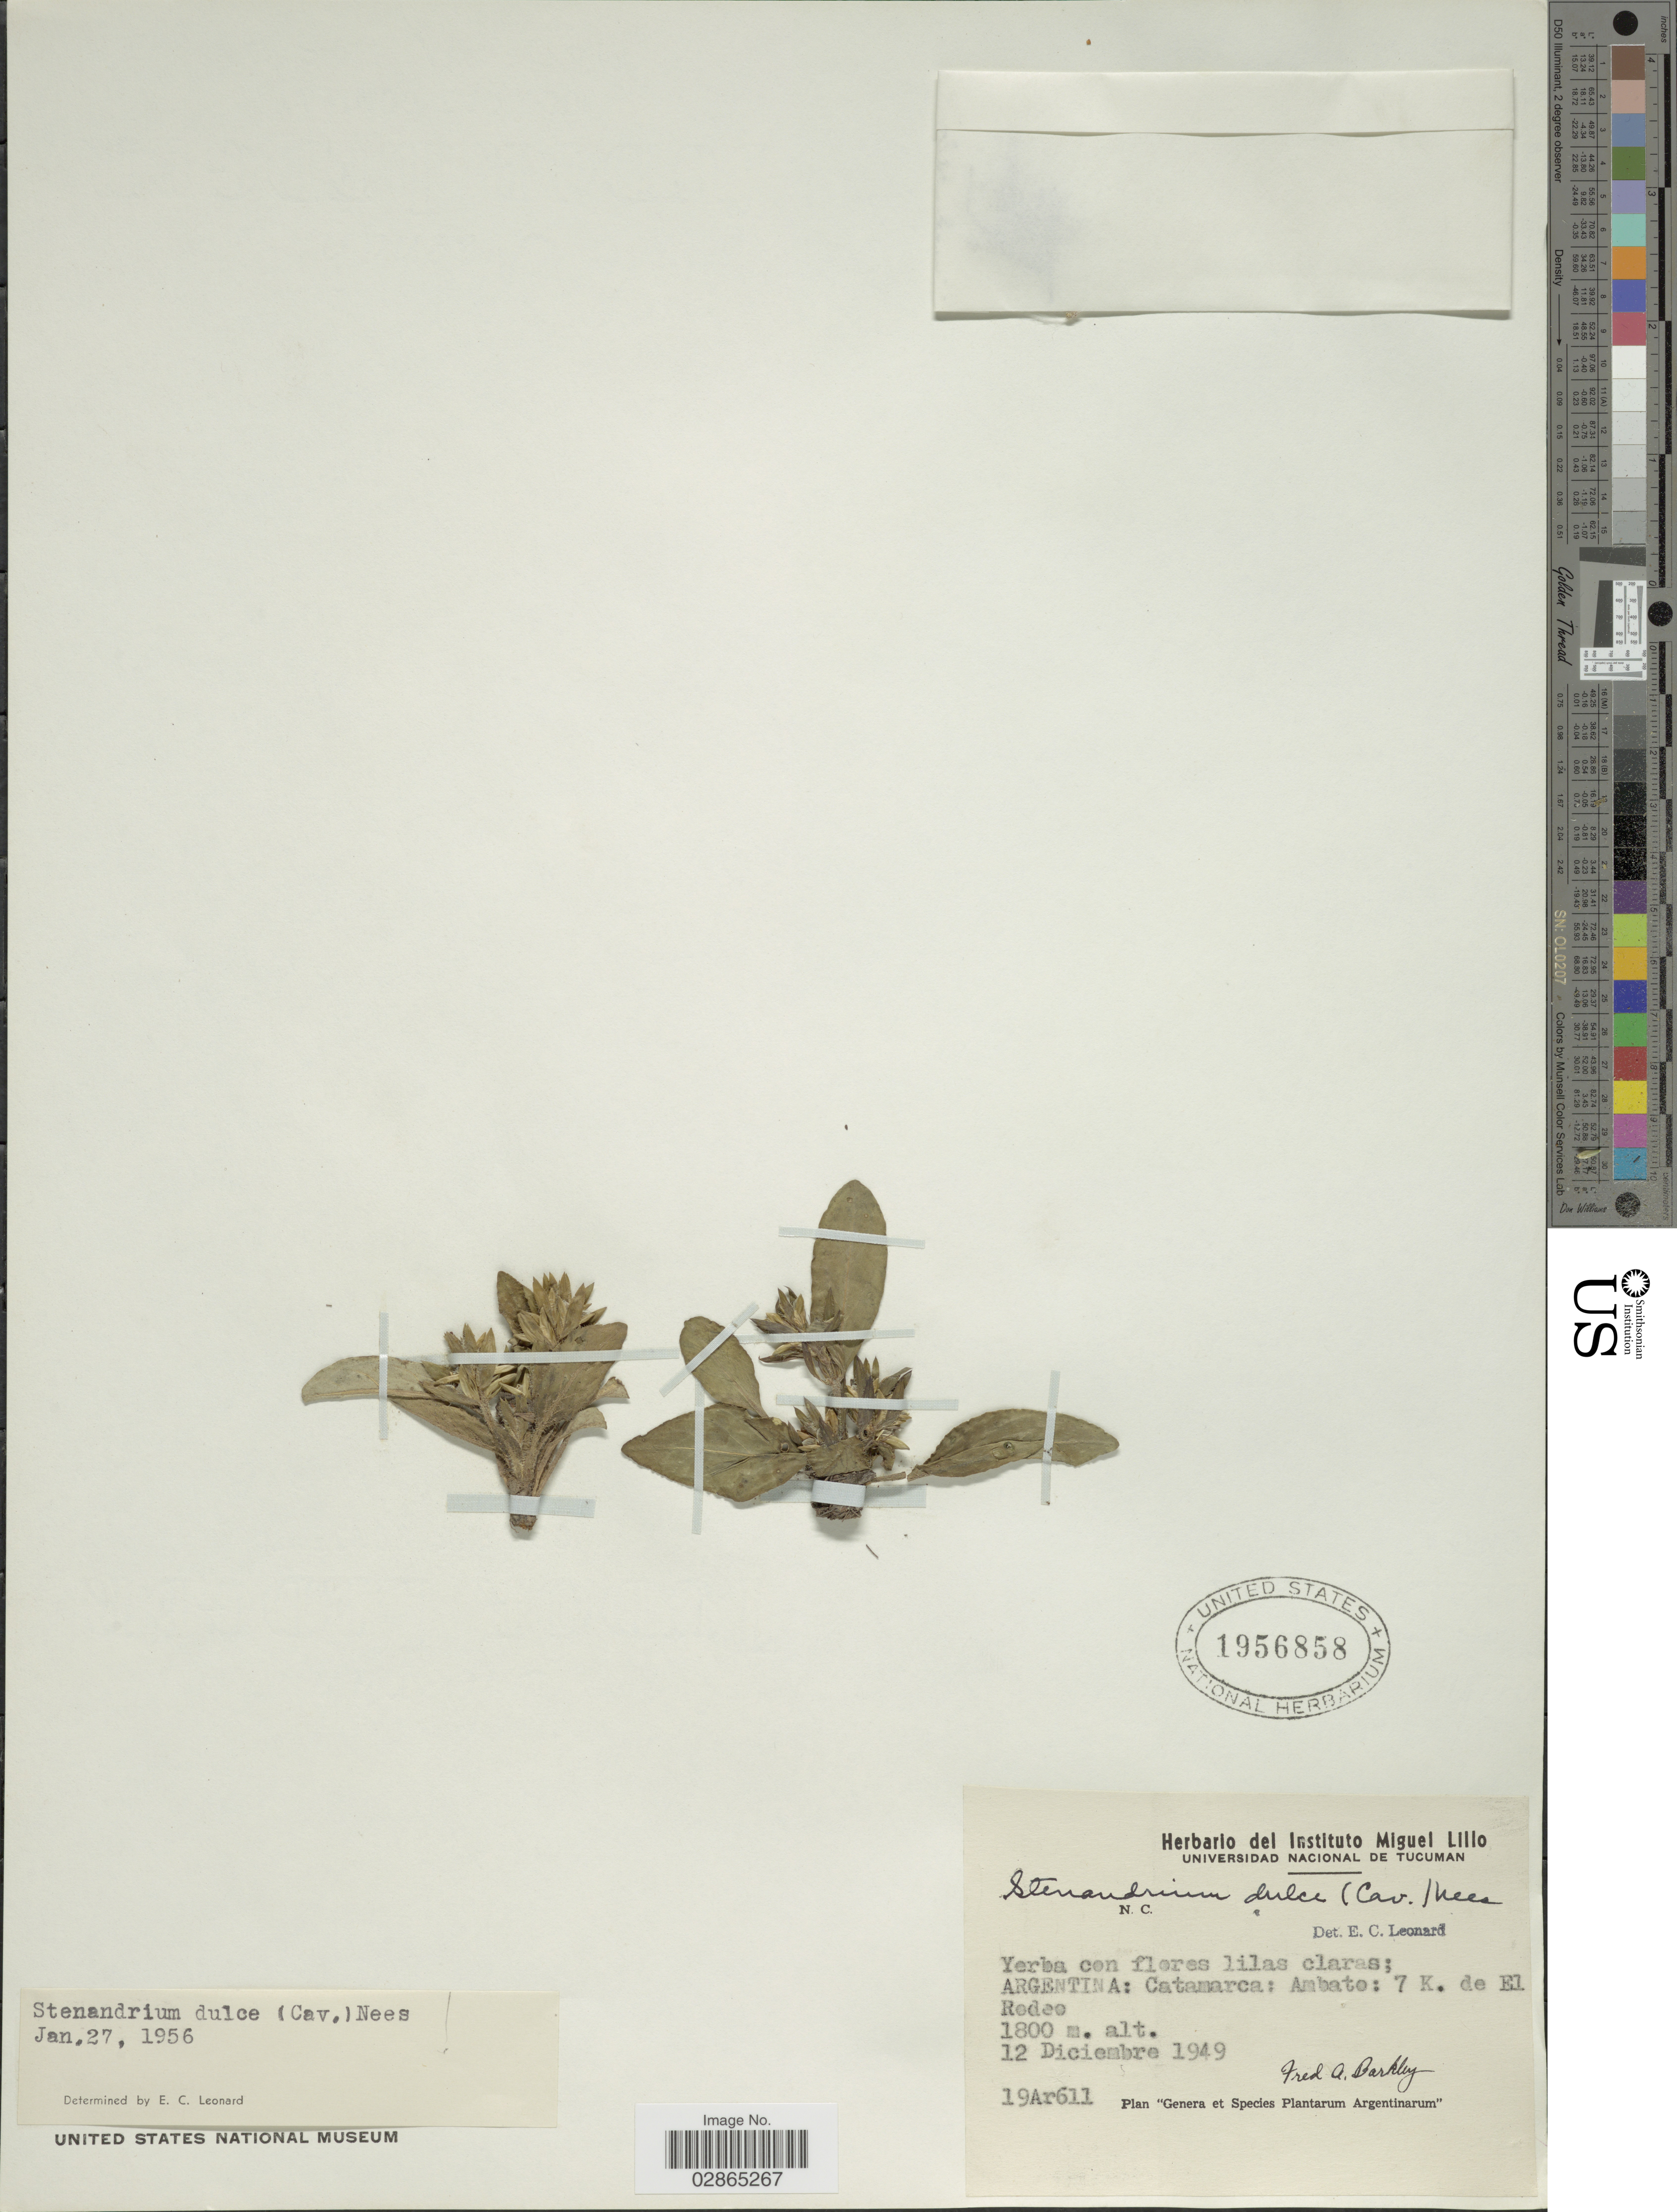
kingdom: Plantae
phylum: Tracheophyta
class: Magnoliopsida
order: Lamiales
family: Acanthaceae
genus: Stenandrium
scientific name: Stenandrium dulce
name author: (Cav.) Nees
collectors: F. A. Barkley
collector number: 19Ar611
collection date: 1949-12-12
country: Argentina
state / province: Catamarca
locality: Ambato: 7 K. de El Redeo.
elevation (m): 1800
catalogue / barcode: US 1956858